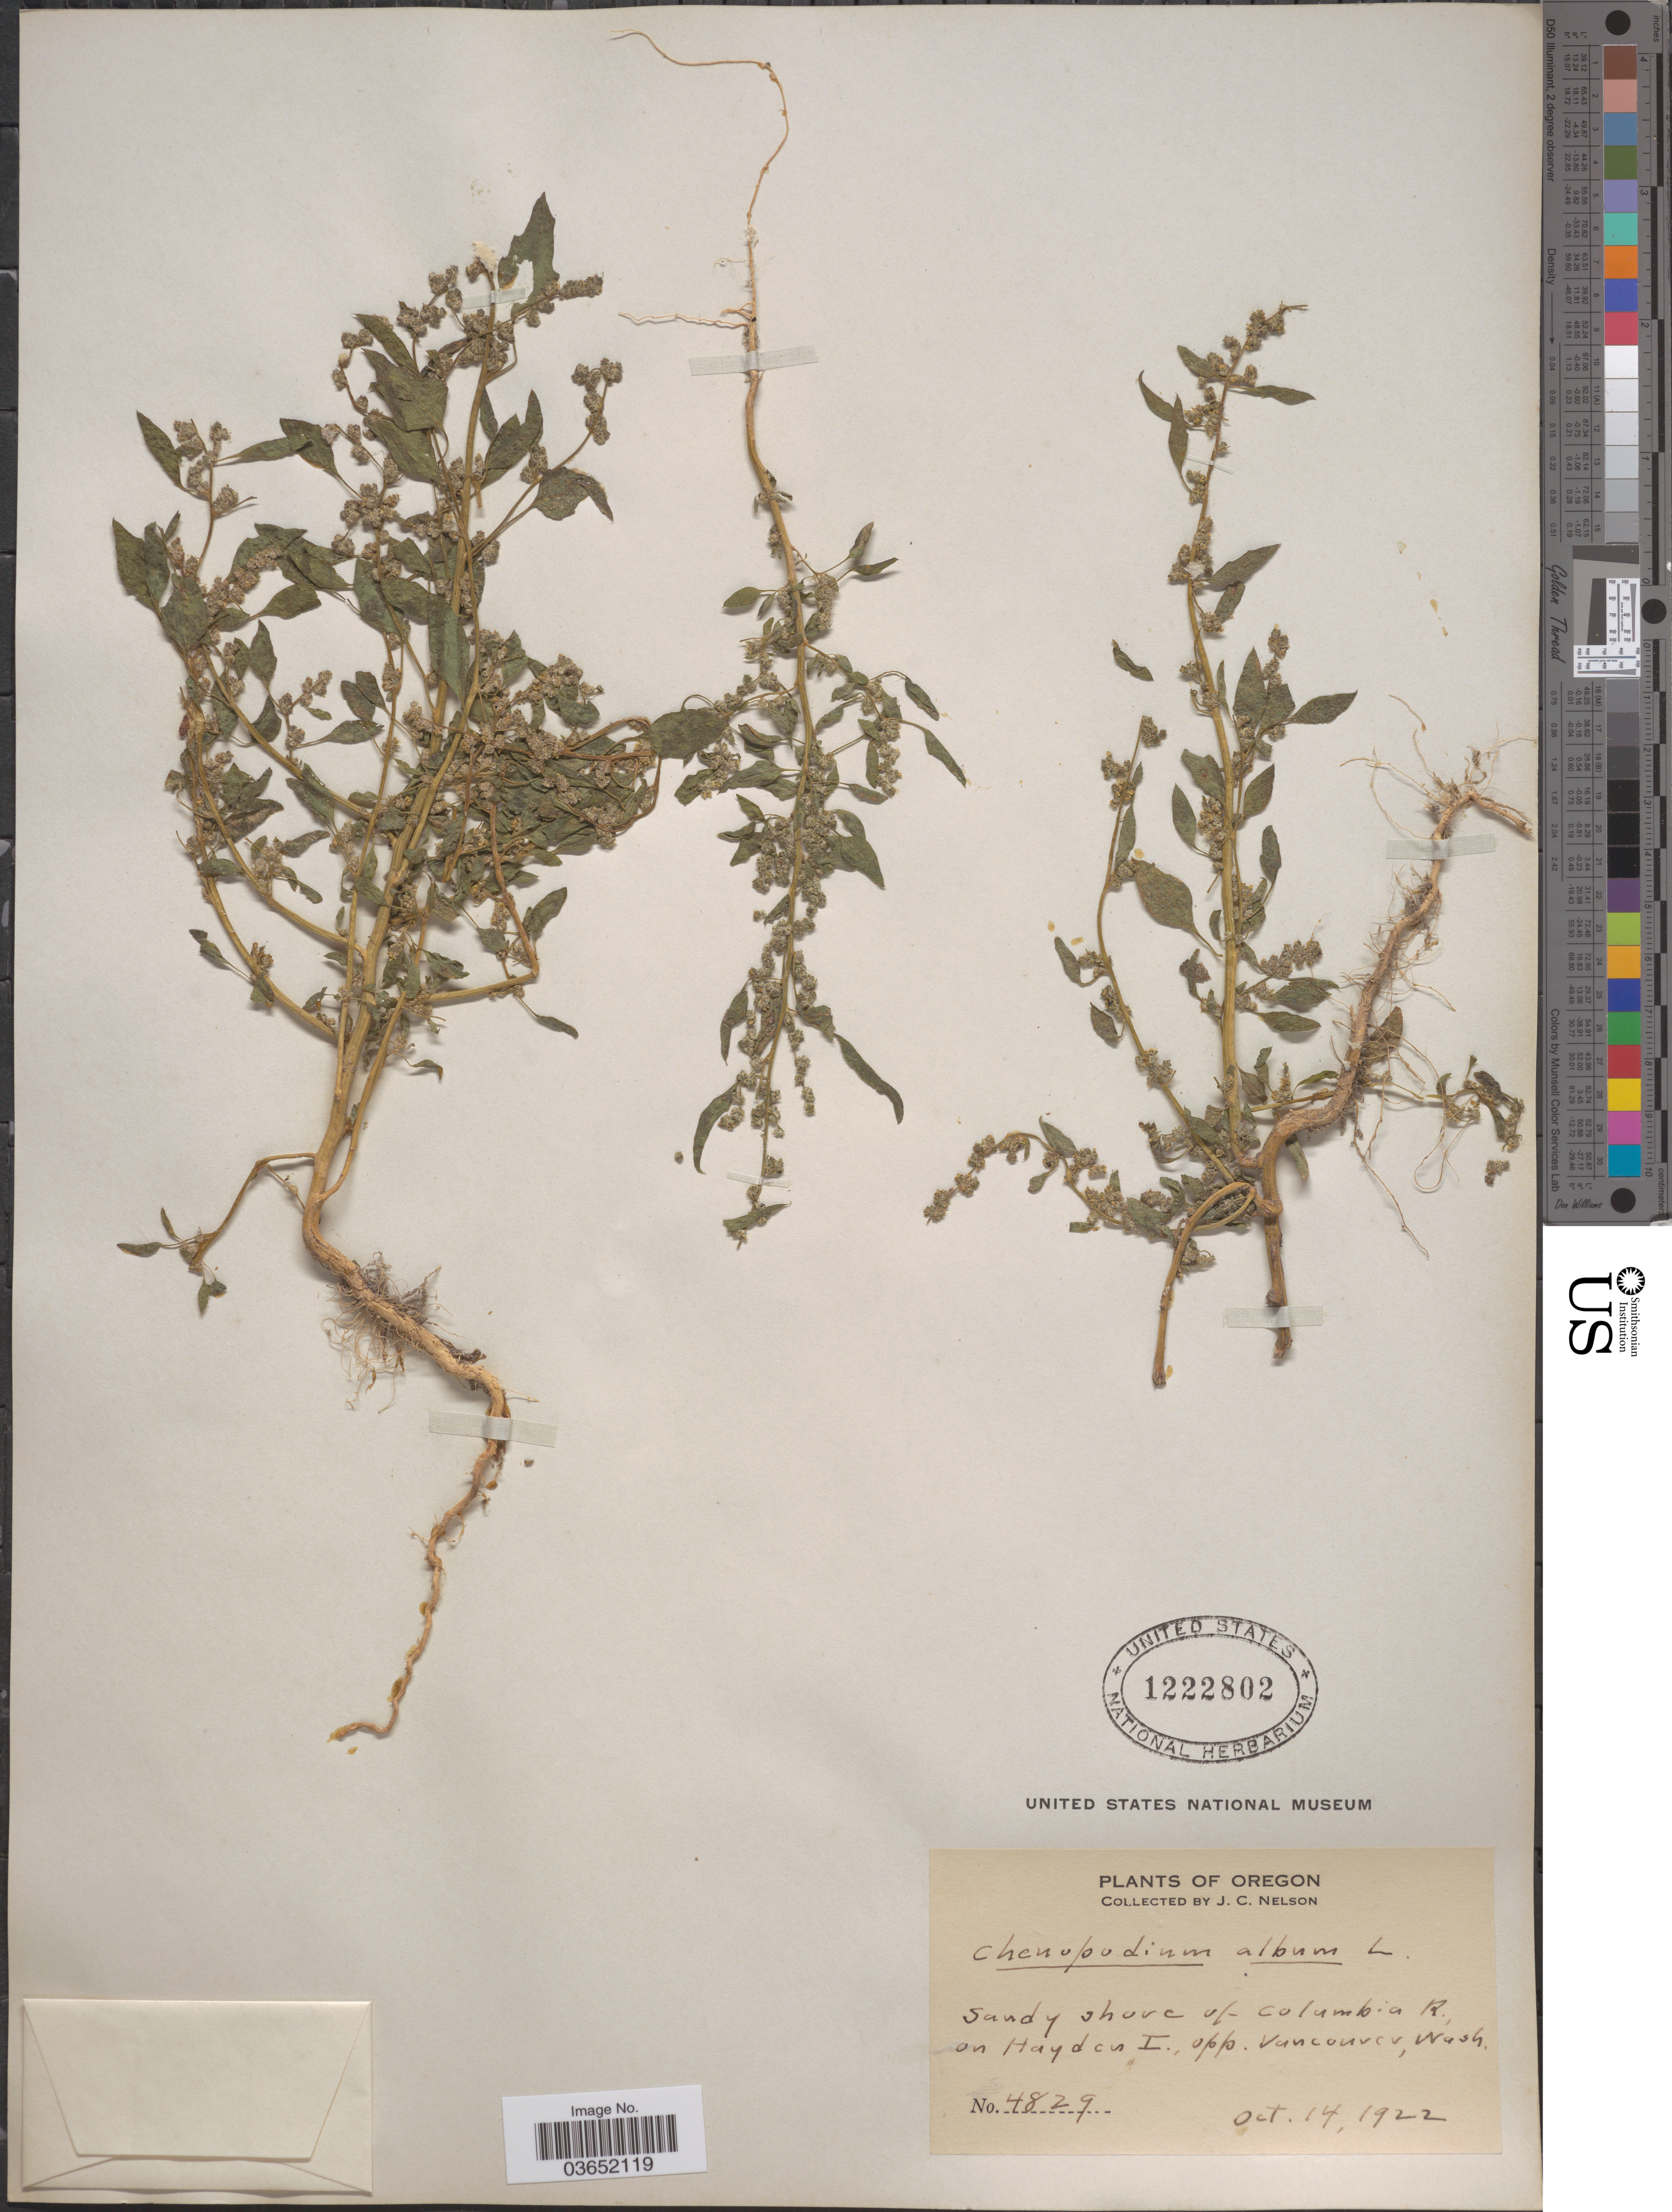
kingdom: Plantae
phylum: Tracheophyta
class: Magnoliopsida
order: Caryophyllales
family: Amaranthaceae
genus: Chenopodium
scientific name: Chenopodium album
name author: L.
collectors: J. C. Nelson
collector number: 4829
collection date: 1922-10-14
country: United States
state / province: Oregon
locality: Sandy shore of Columbia R., on Hayden I., opp. Vancouver, Wash.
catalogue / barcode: US 1222802